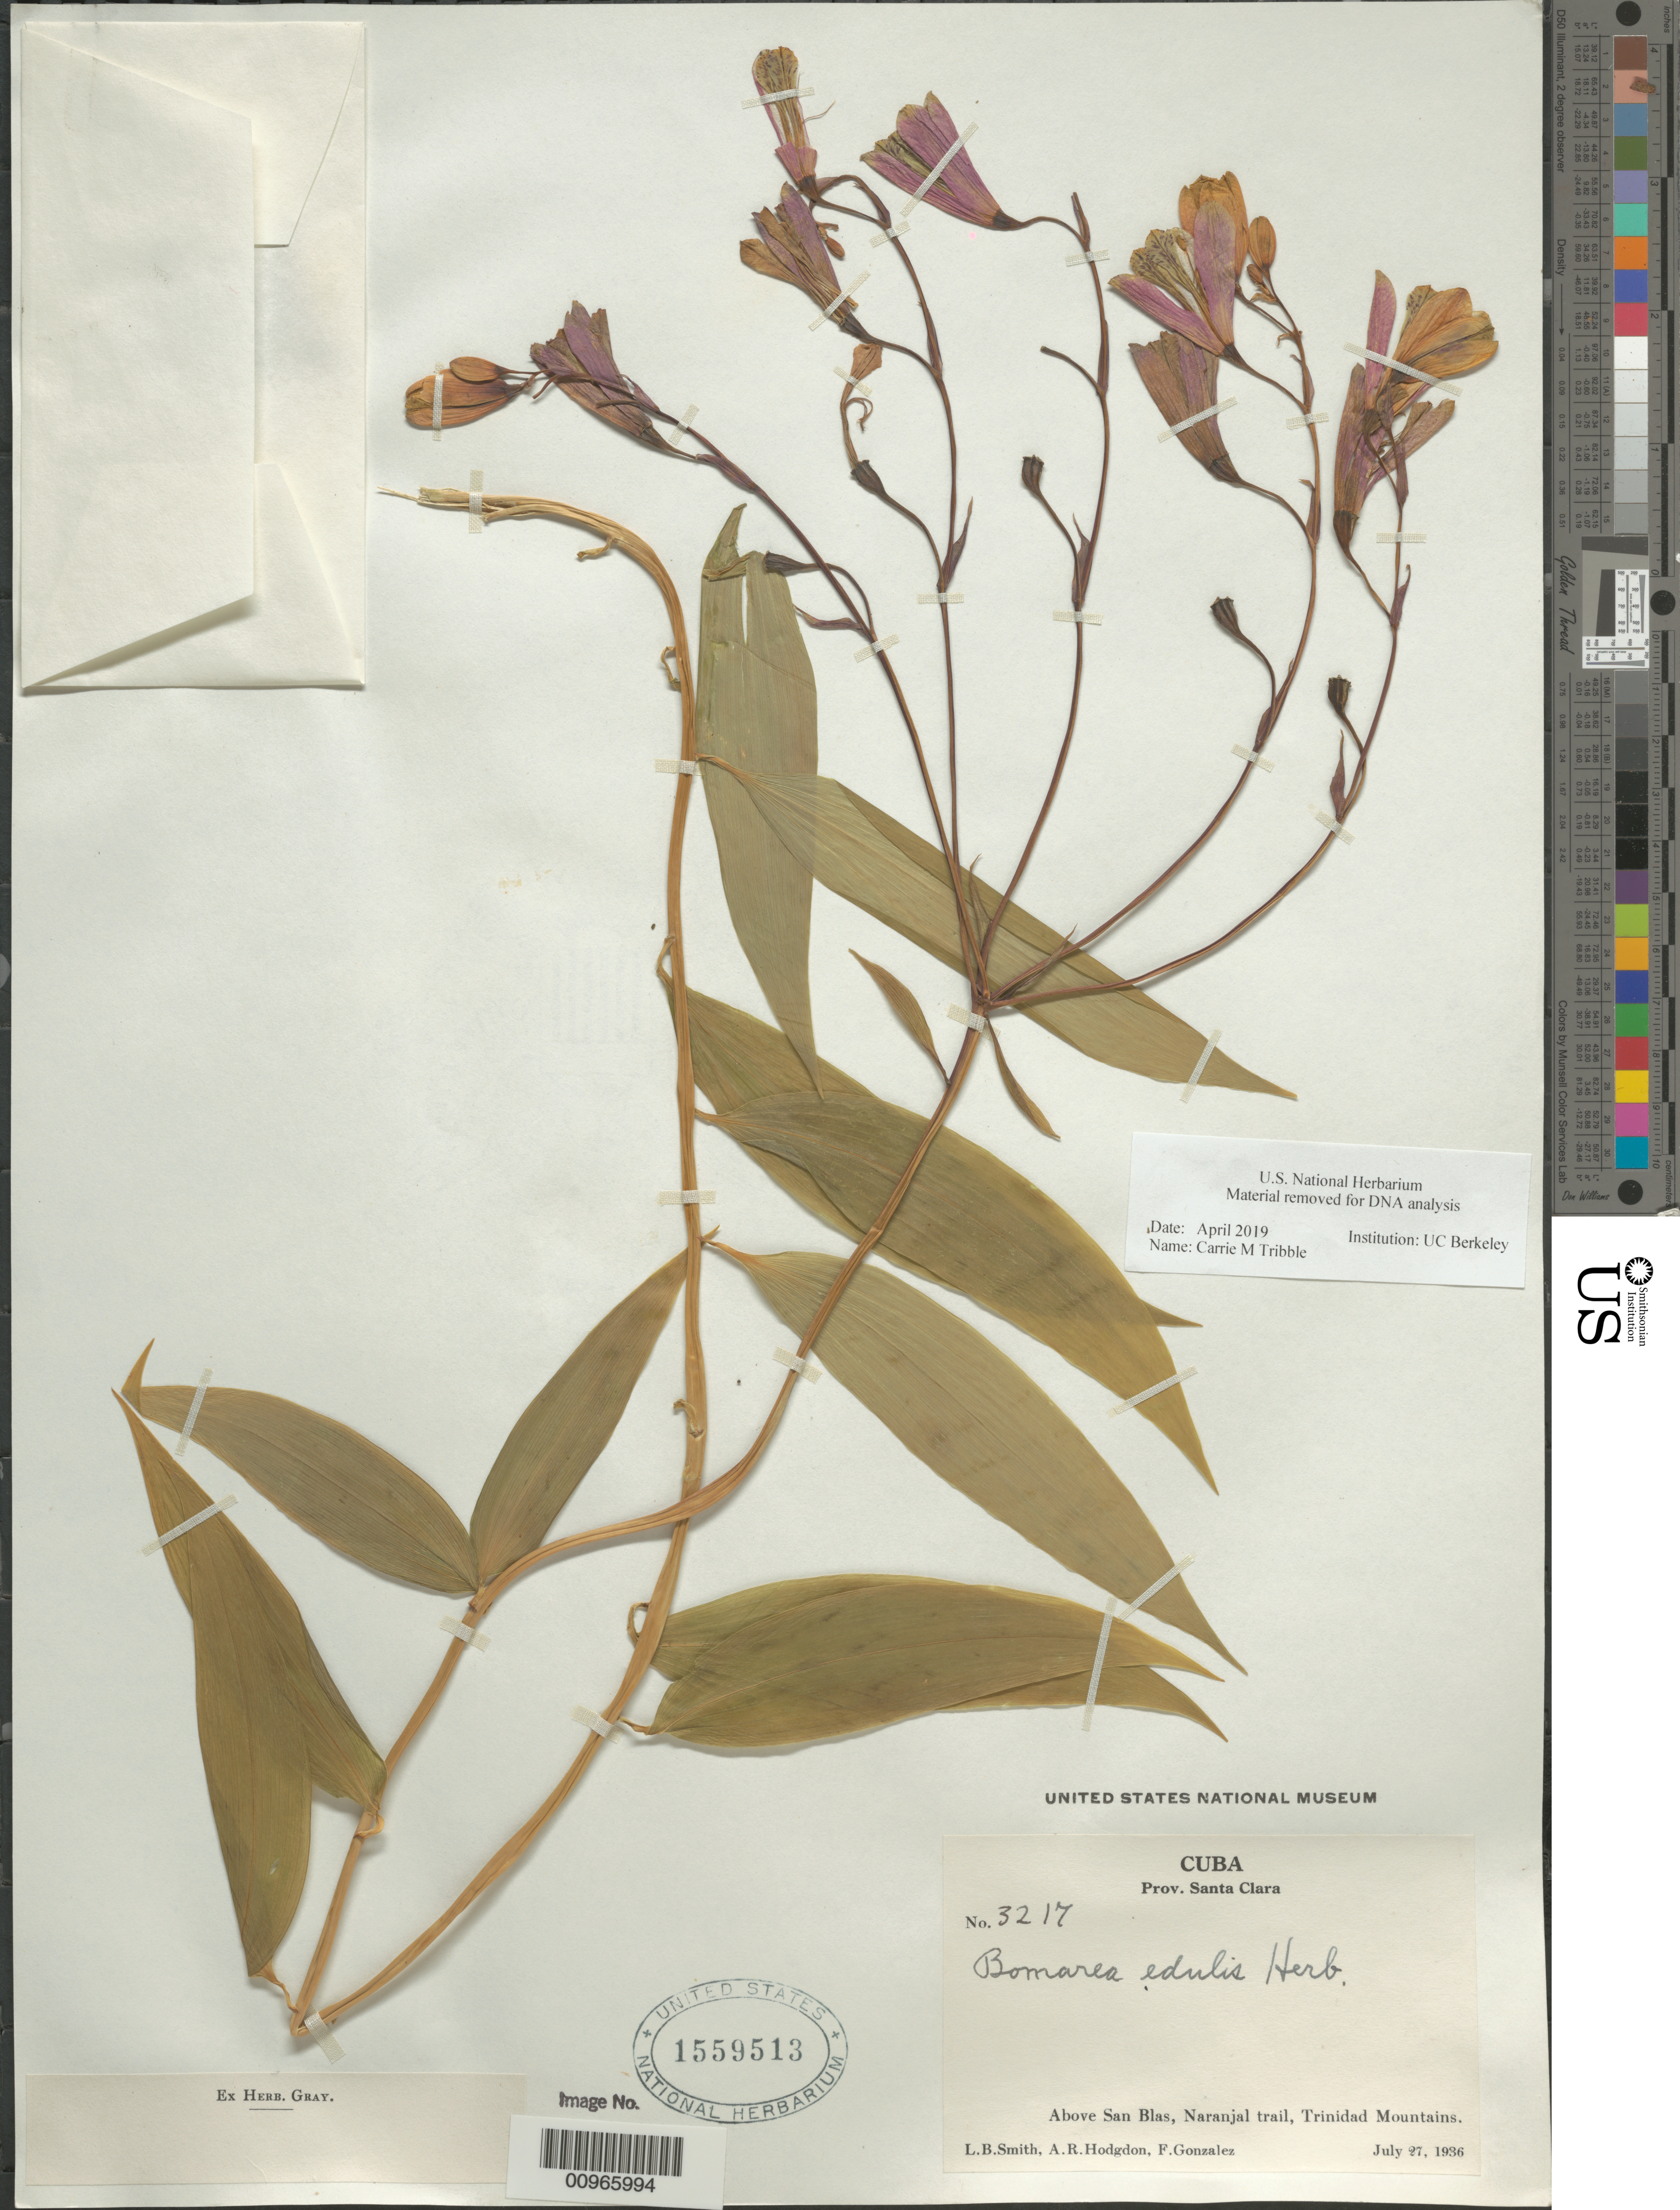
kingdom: Plantae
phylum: Tracheophyta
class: Liliopsida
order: Liliales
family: Alstroemeriaceae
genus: Bomarea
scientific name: Bomarea edulis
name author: (Tussac) Herb.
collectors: L. Smith, A. R. Hodgdon & F. Gonzalez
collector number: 3217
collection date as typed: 27 Jul 1936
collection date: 1936-07-27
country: Cuba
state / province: Las Villas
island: Cuba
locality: Above San Blas, Naranjal trail, Trinidad Mountains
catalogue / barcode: US 1559513